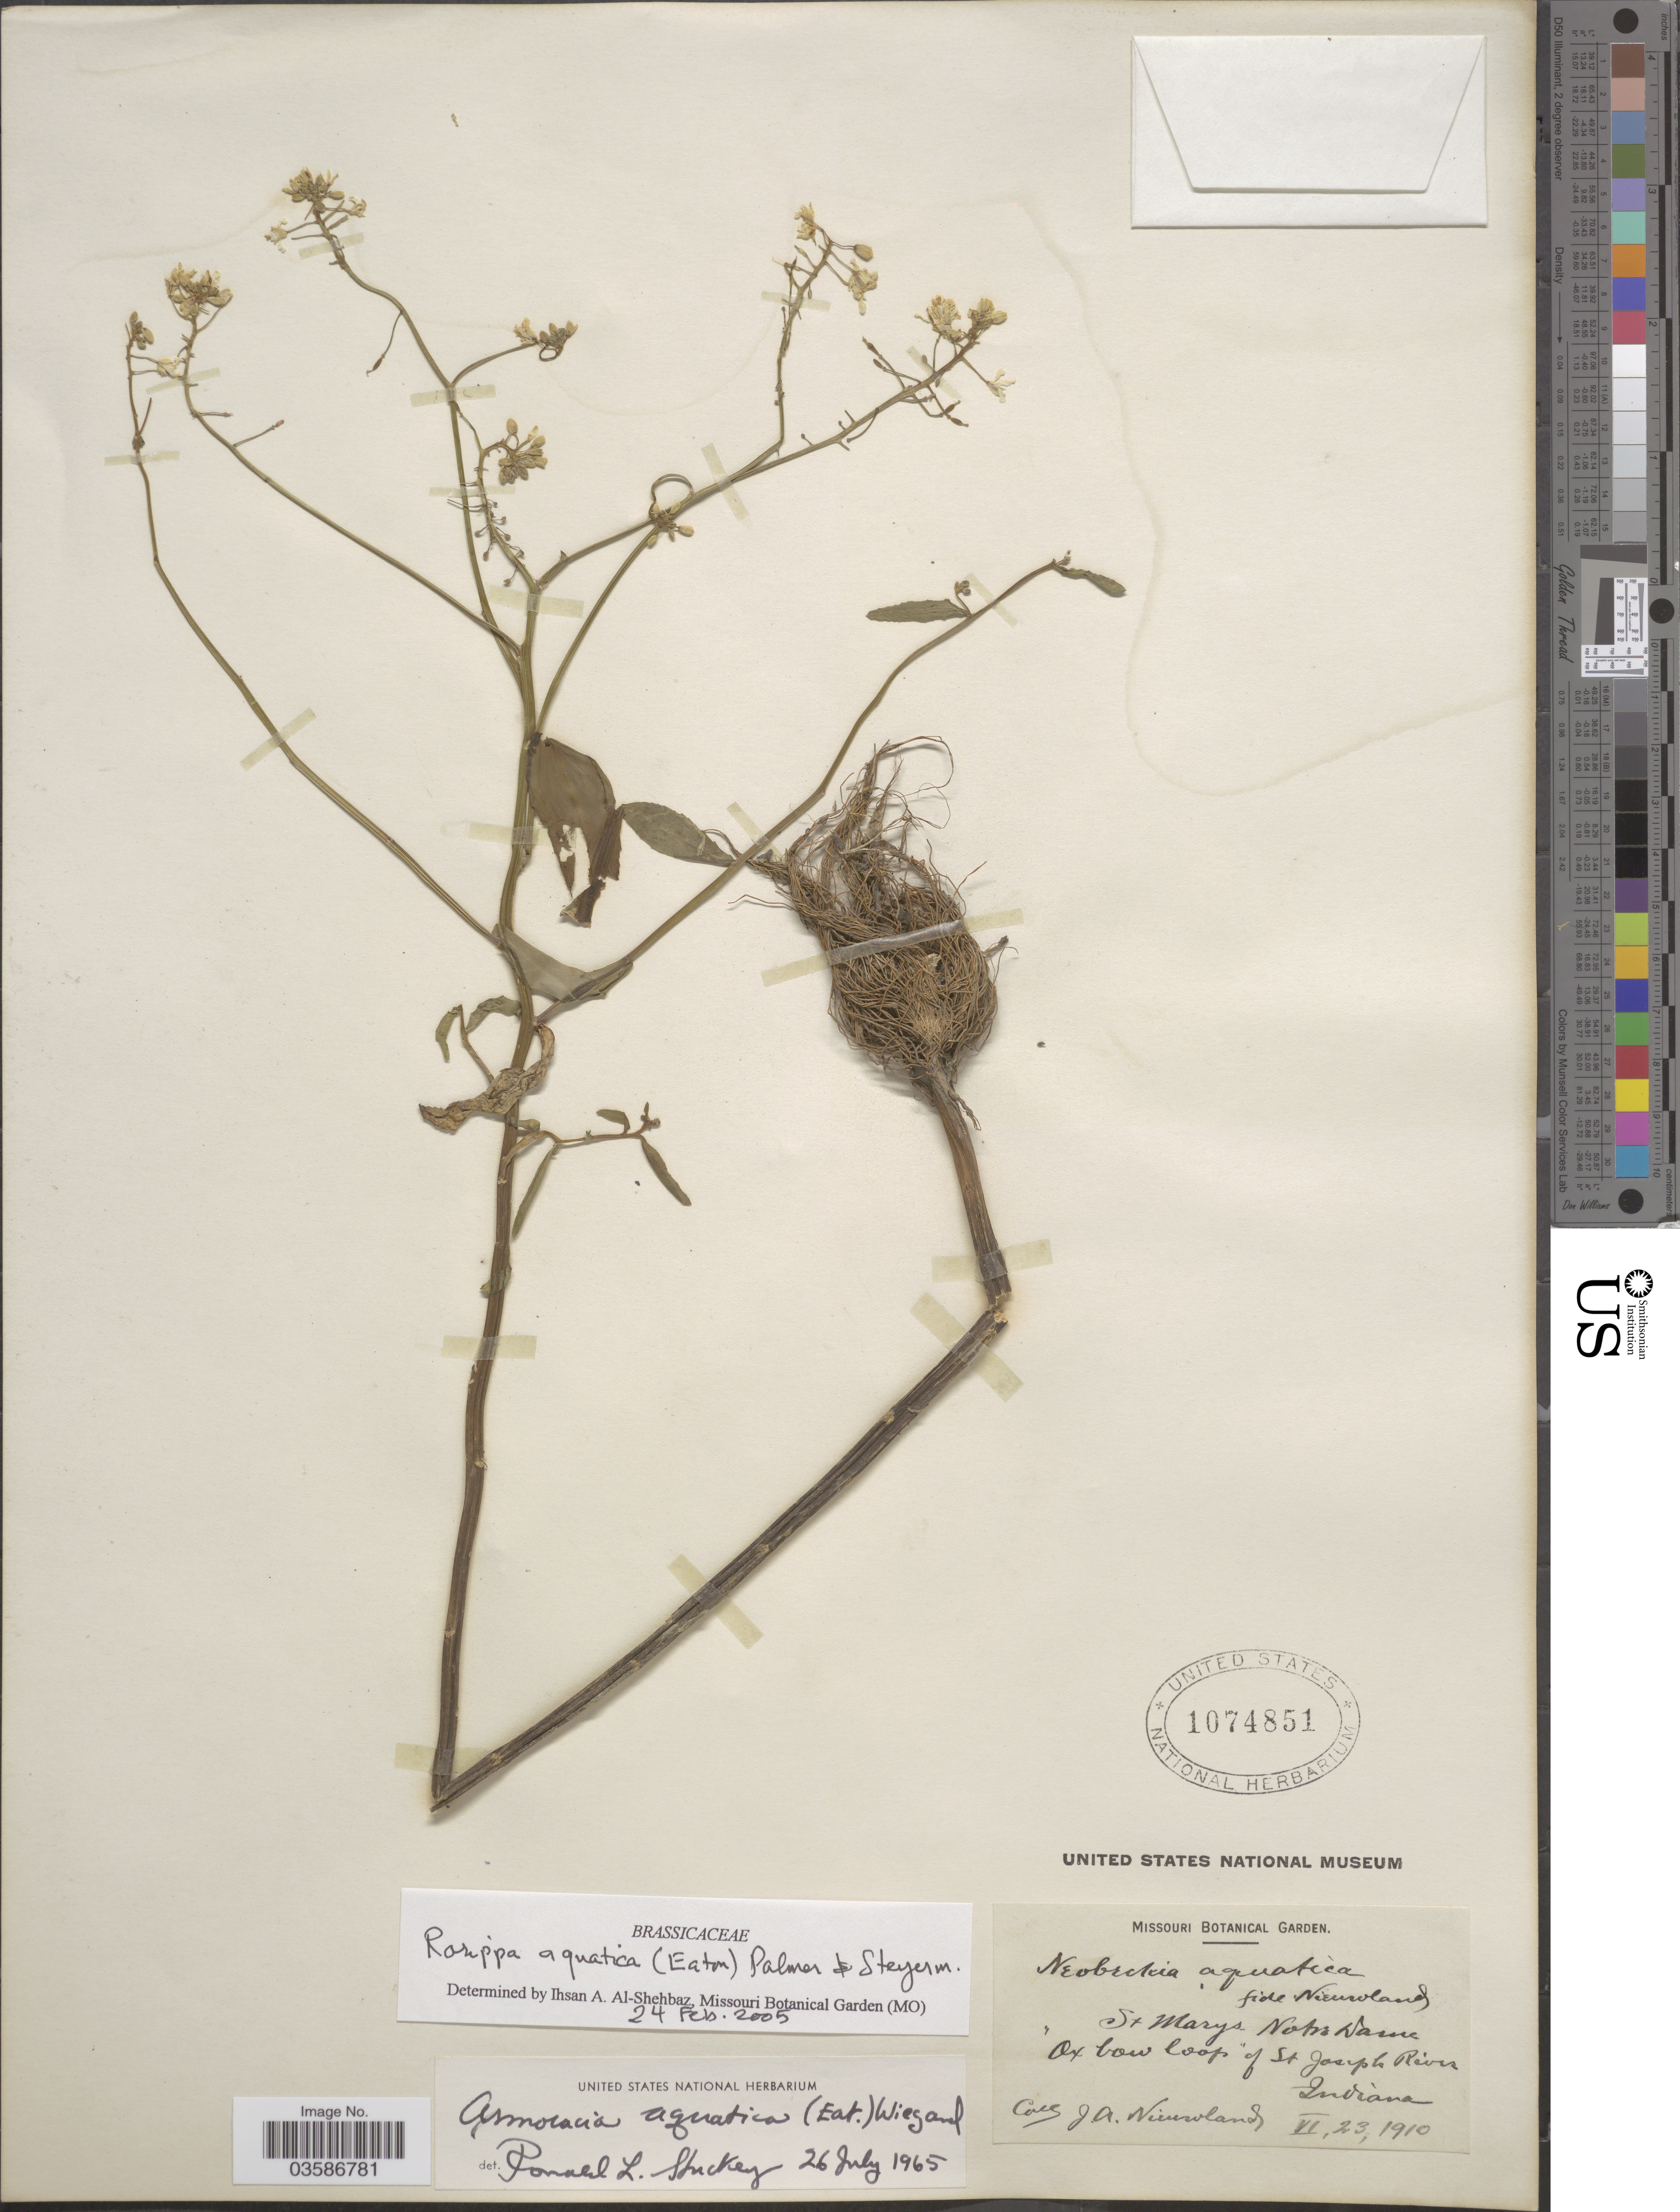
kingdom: Plantae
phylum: Tracheophyta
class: Magnoliopsida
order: Brassicales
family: Brassicaceae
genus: Rorippa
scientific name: Rorippa aquatica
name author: (Eaton) E.J. Palmer & Steyerm.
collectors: J. A. Nieuwland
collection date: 1910-06-23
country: United States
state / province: Indiana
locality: St Marys, Notre Dame. 'Ox Bow loop' of St Joseph River.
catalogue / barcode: US 1074851